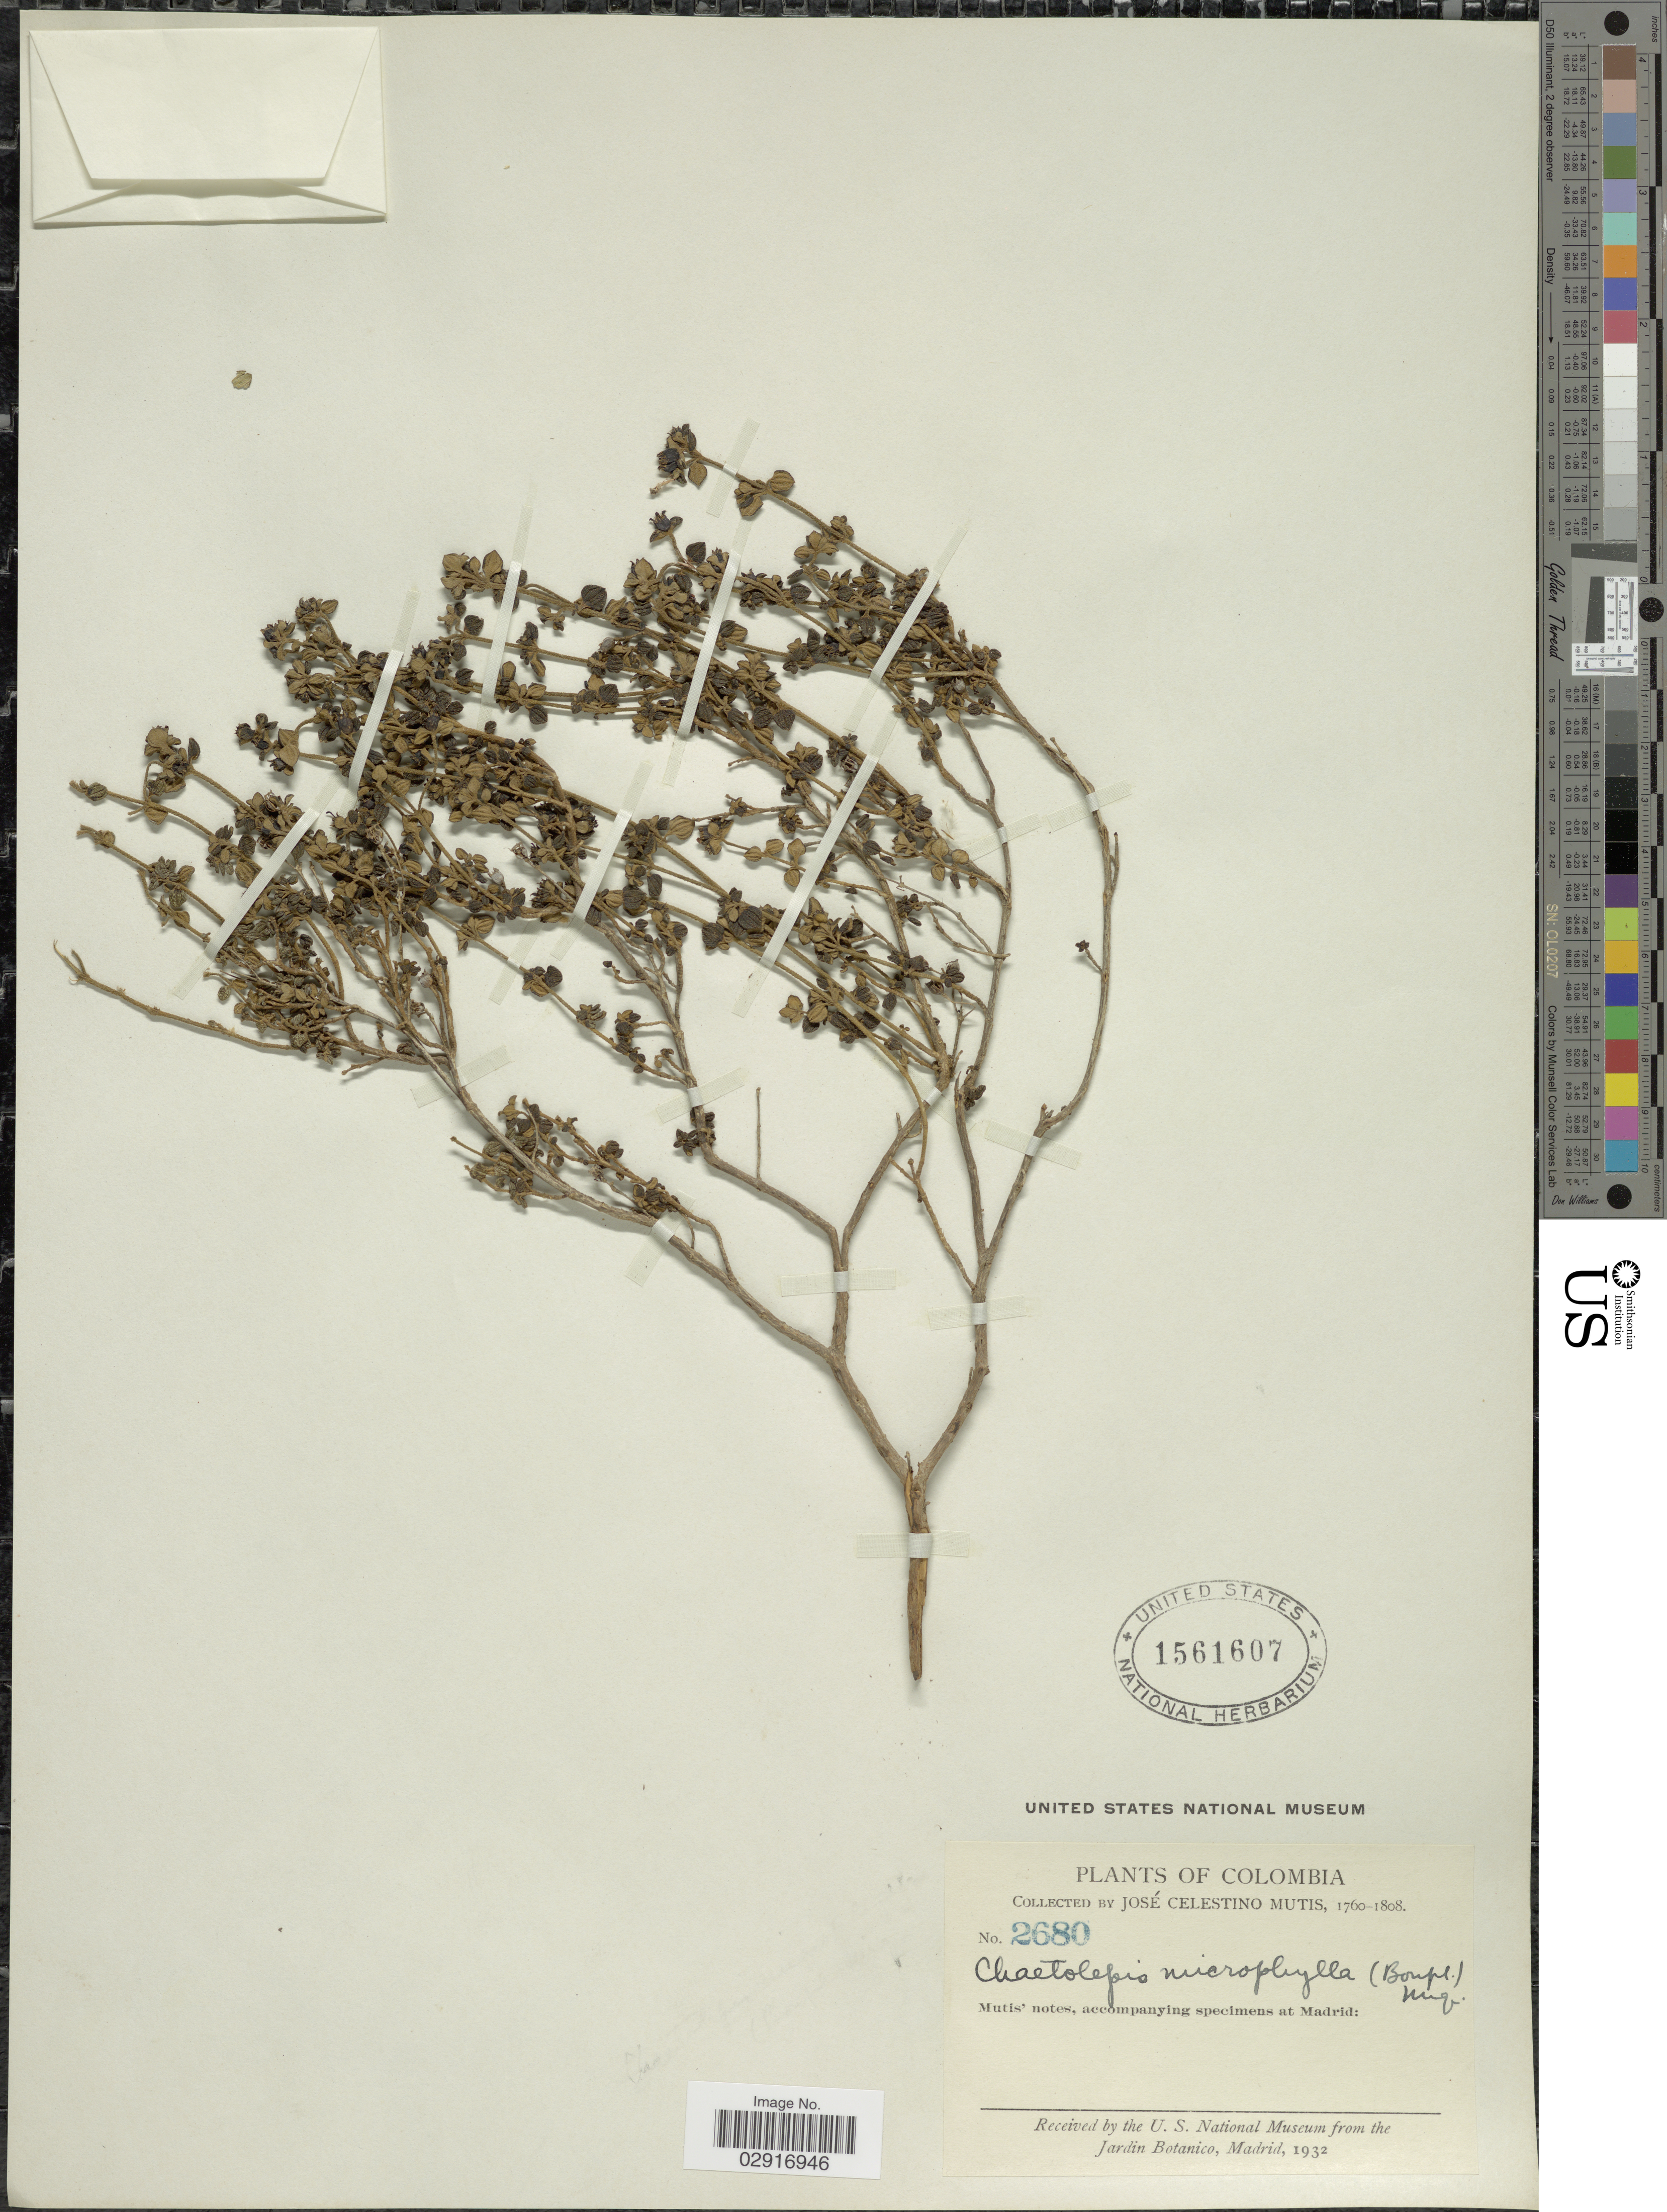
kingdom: Plantae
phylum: Tracheophyta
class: Magnoliopsida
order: Myrtales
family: Melastomataceae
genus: Chaetolepis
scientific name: Chaetolepis microphylla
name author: (Bonpl.) Miq.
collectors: J. C. B. Mutis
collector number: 2680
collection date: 1760/1808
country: Colombia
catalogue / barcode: US 1561607